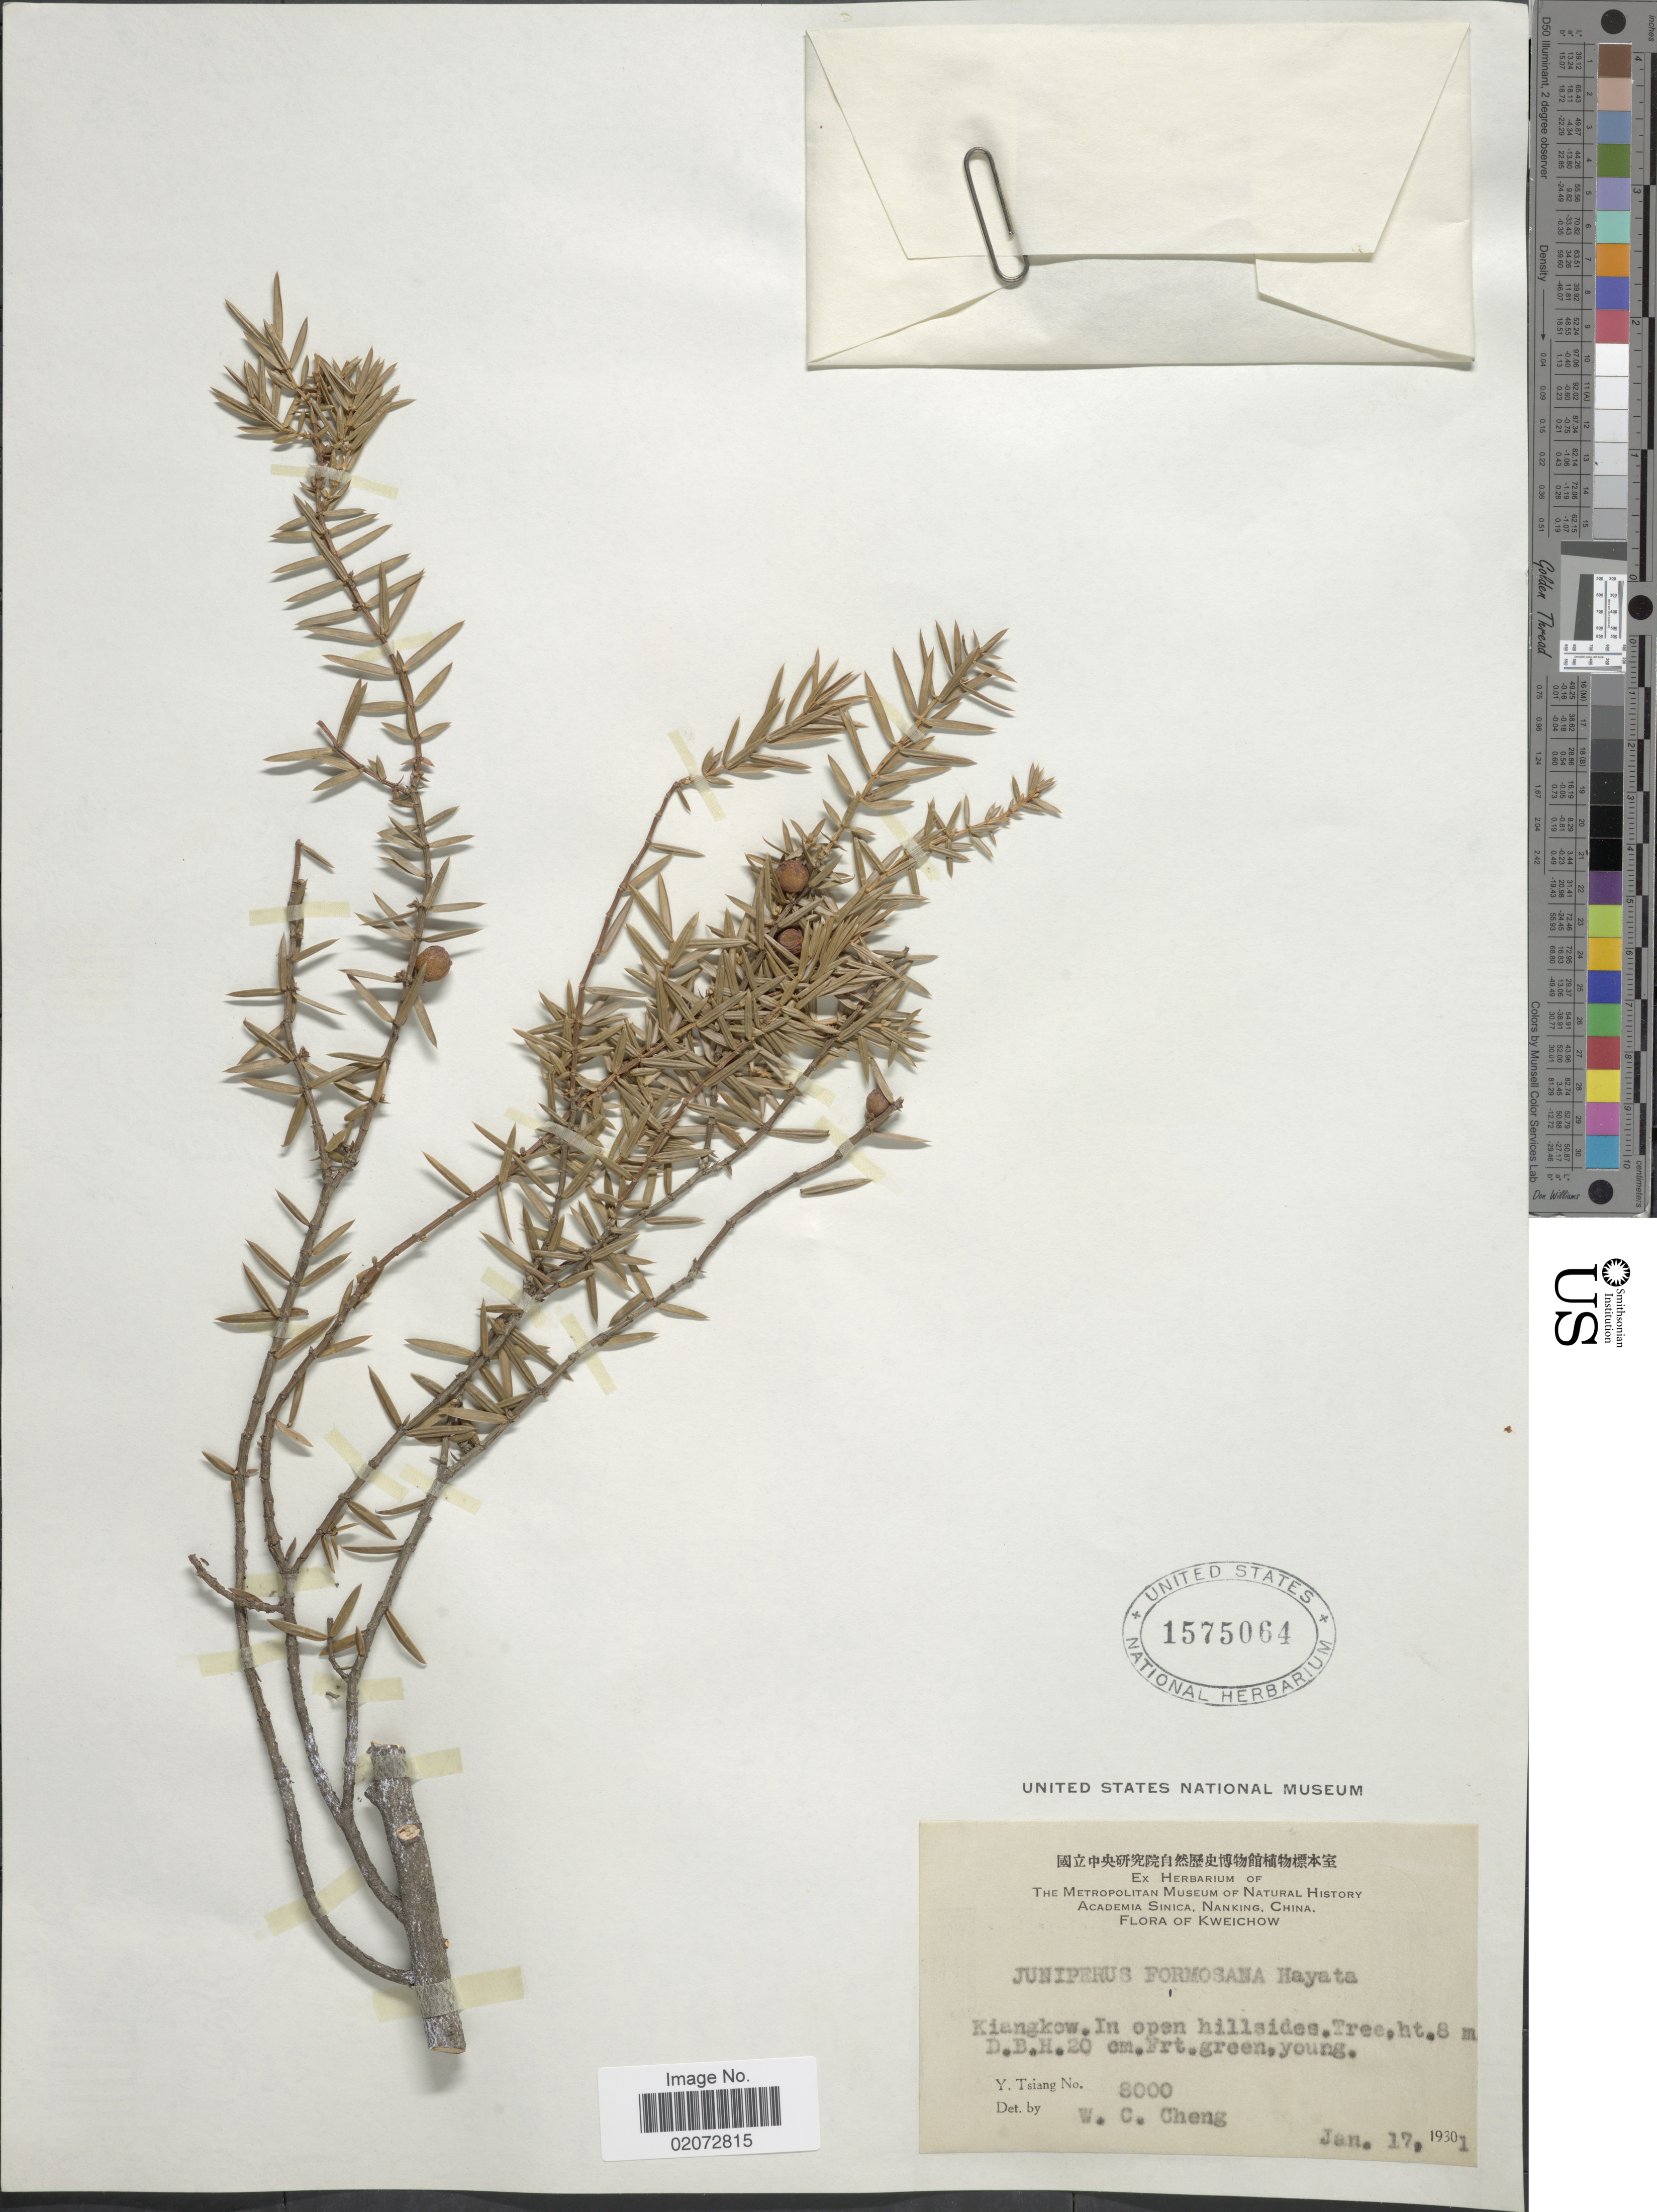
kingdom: Plantae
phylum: Tracheophyta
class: Pinopsida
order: Pinales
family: Cupressaceae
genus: Juniperus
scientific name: Juniperus formosana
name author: Hayata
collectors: Y. Tsiang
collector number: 8000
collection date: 1930-01-17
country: China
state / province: Guizhou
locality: Kweichow, Kiangkow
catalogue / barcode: US 1575064